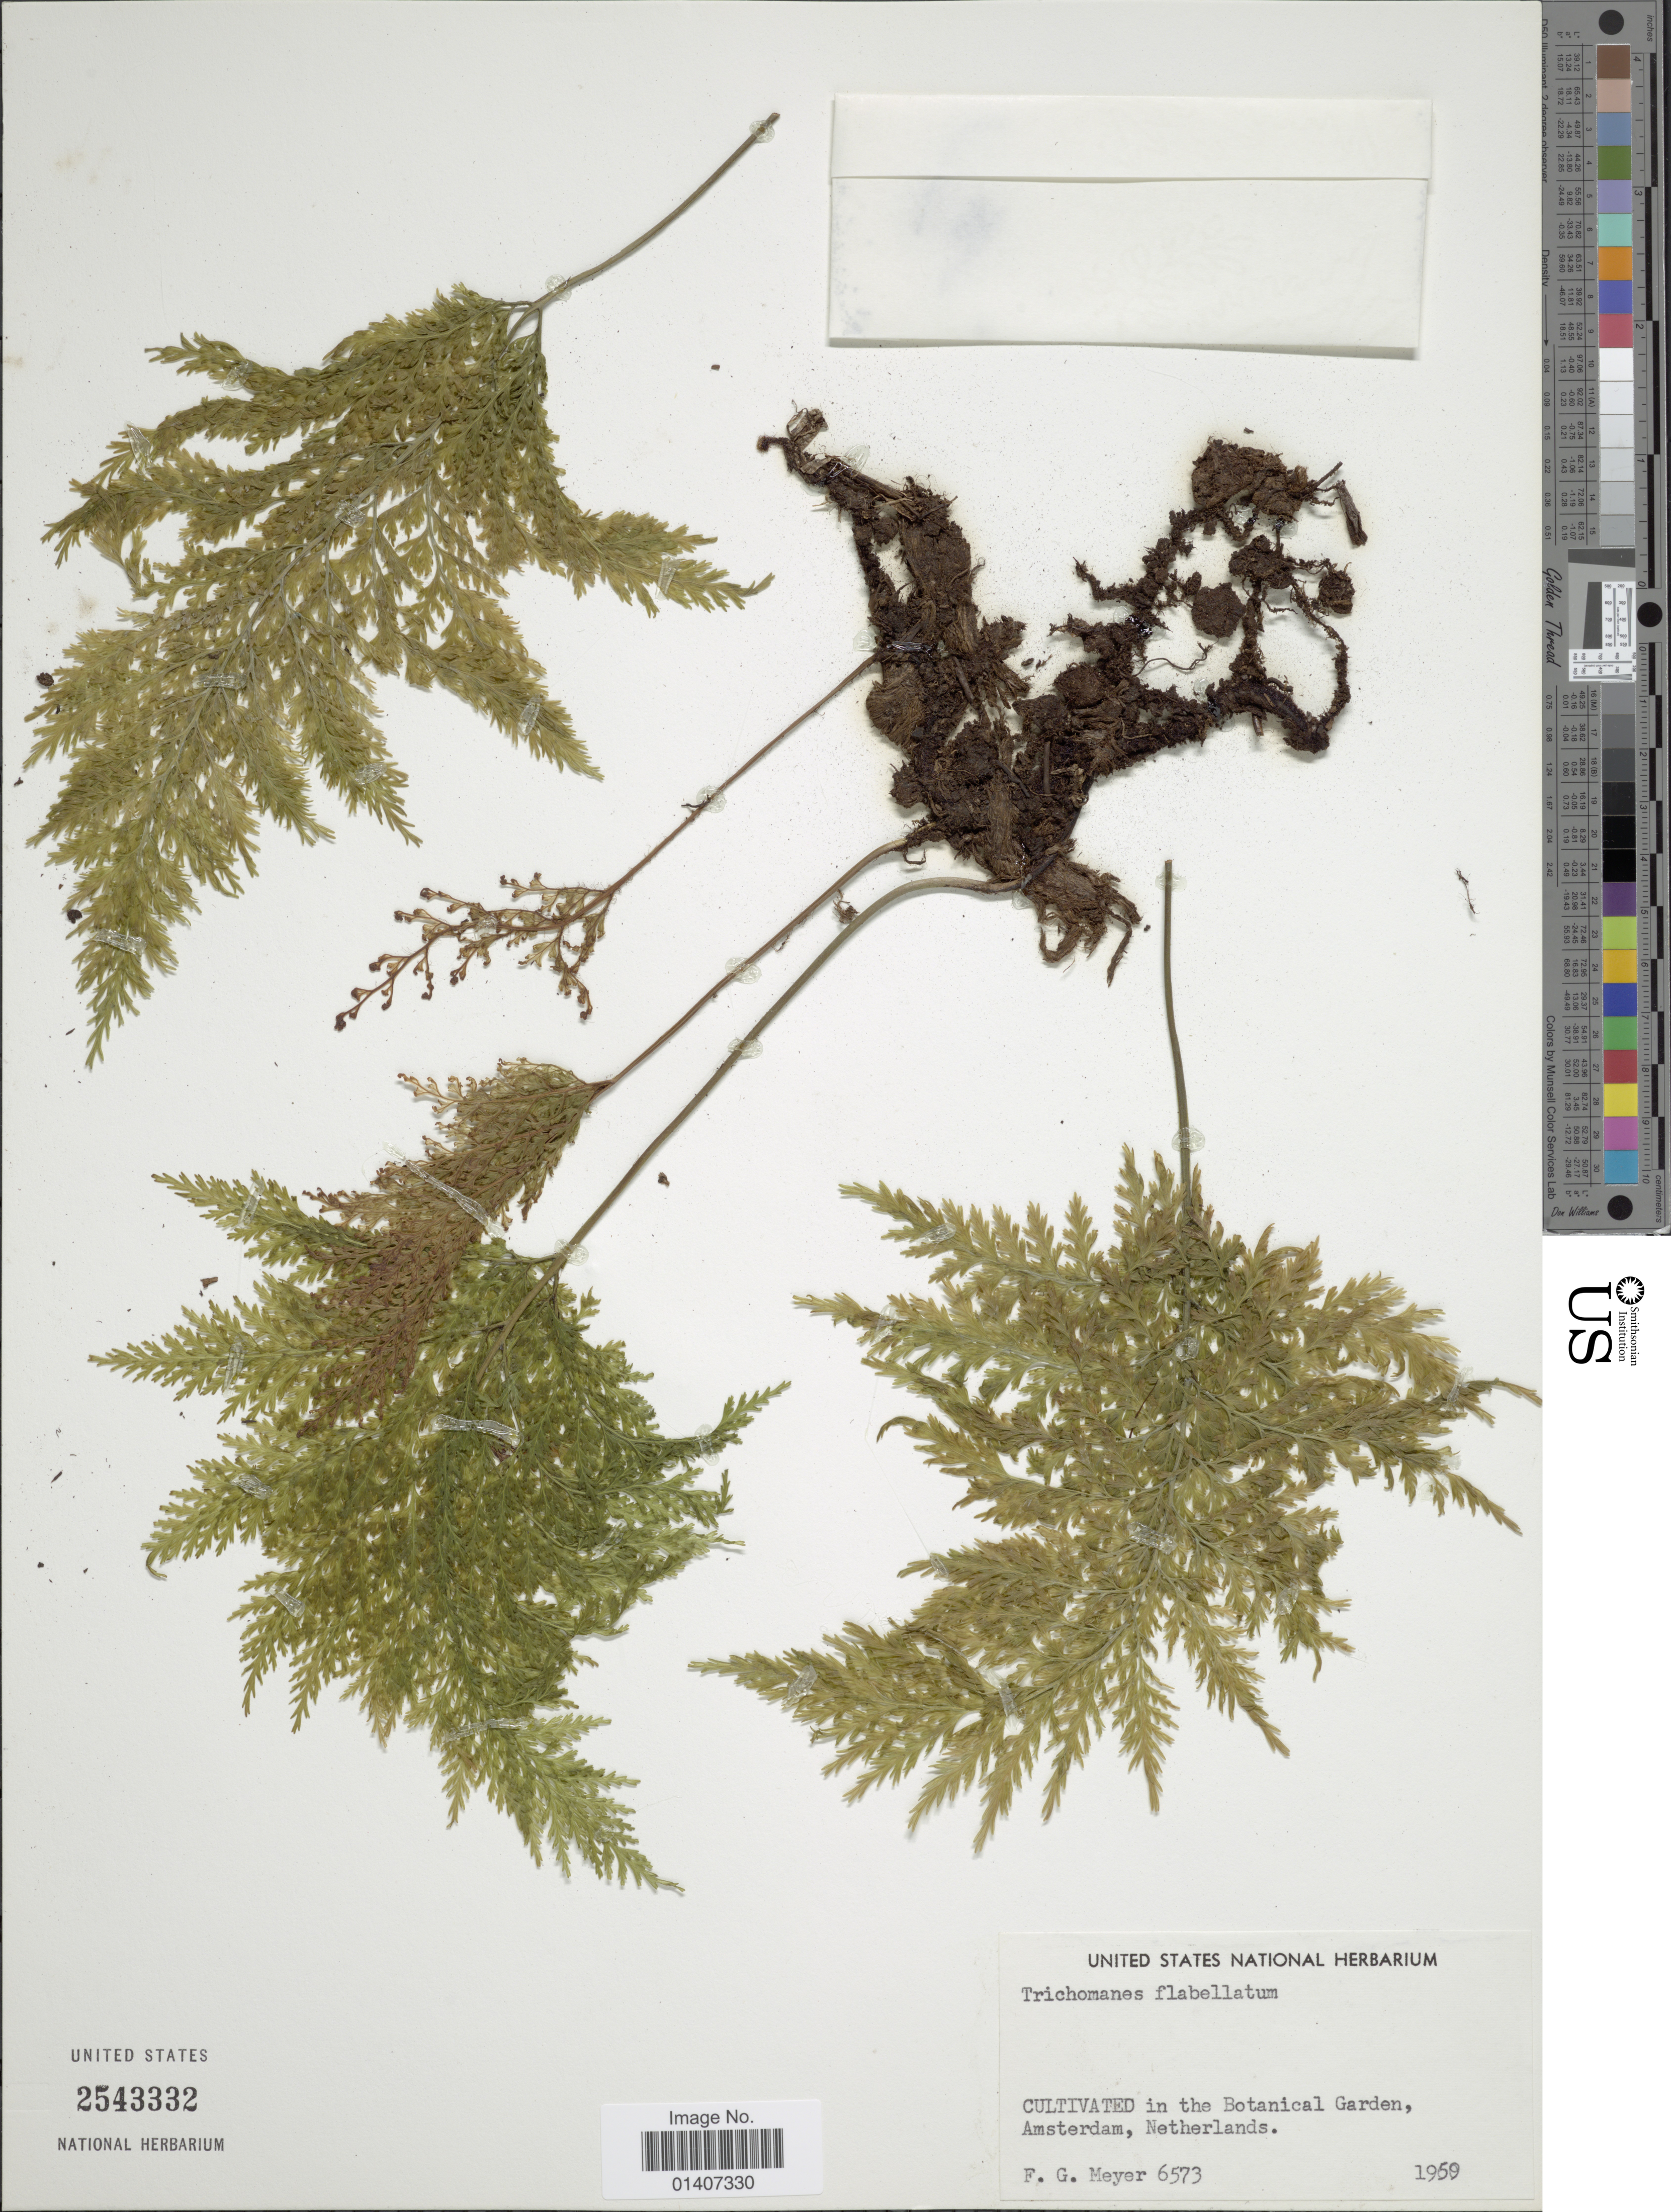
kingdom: Plantae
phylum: Tracheophyta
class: Polypodiopsida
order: Hymenophyllales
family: Hymenophyllaceae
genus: Trichomanes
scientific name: Trichomanes flabellatum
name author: Bory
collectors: F. G. Meyer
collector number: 6573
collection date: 1959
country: Netherlands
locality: Cultivated in the Botanical Garden, Amsterdam, Netherlands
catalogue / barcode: US 2543332